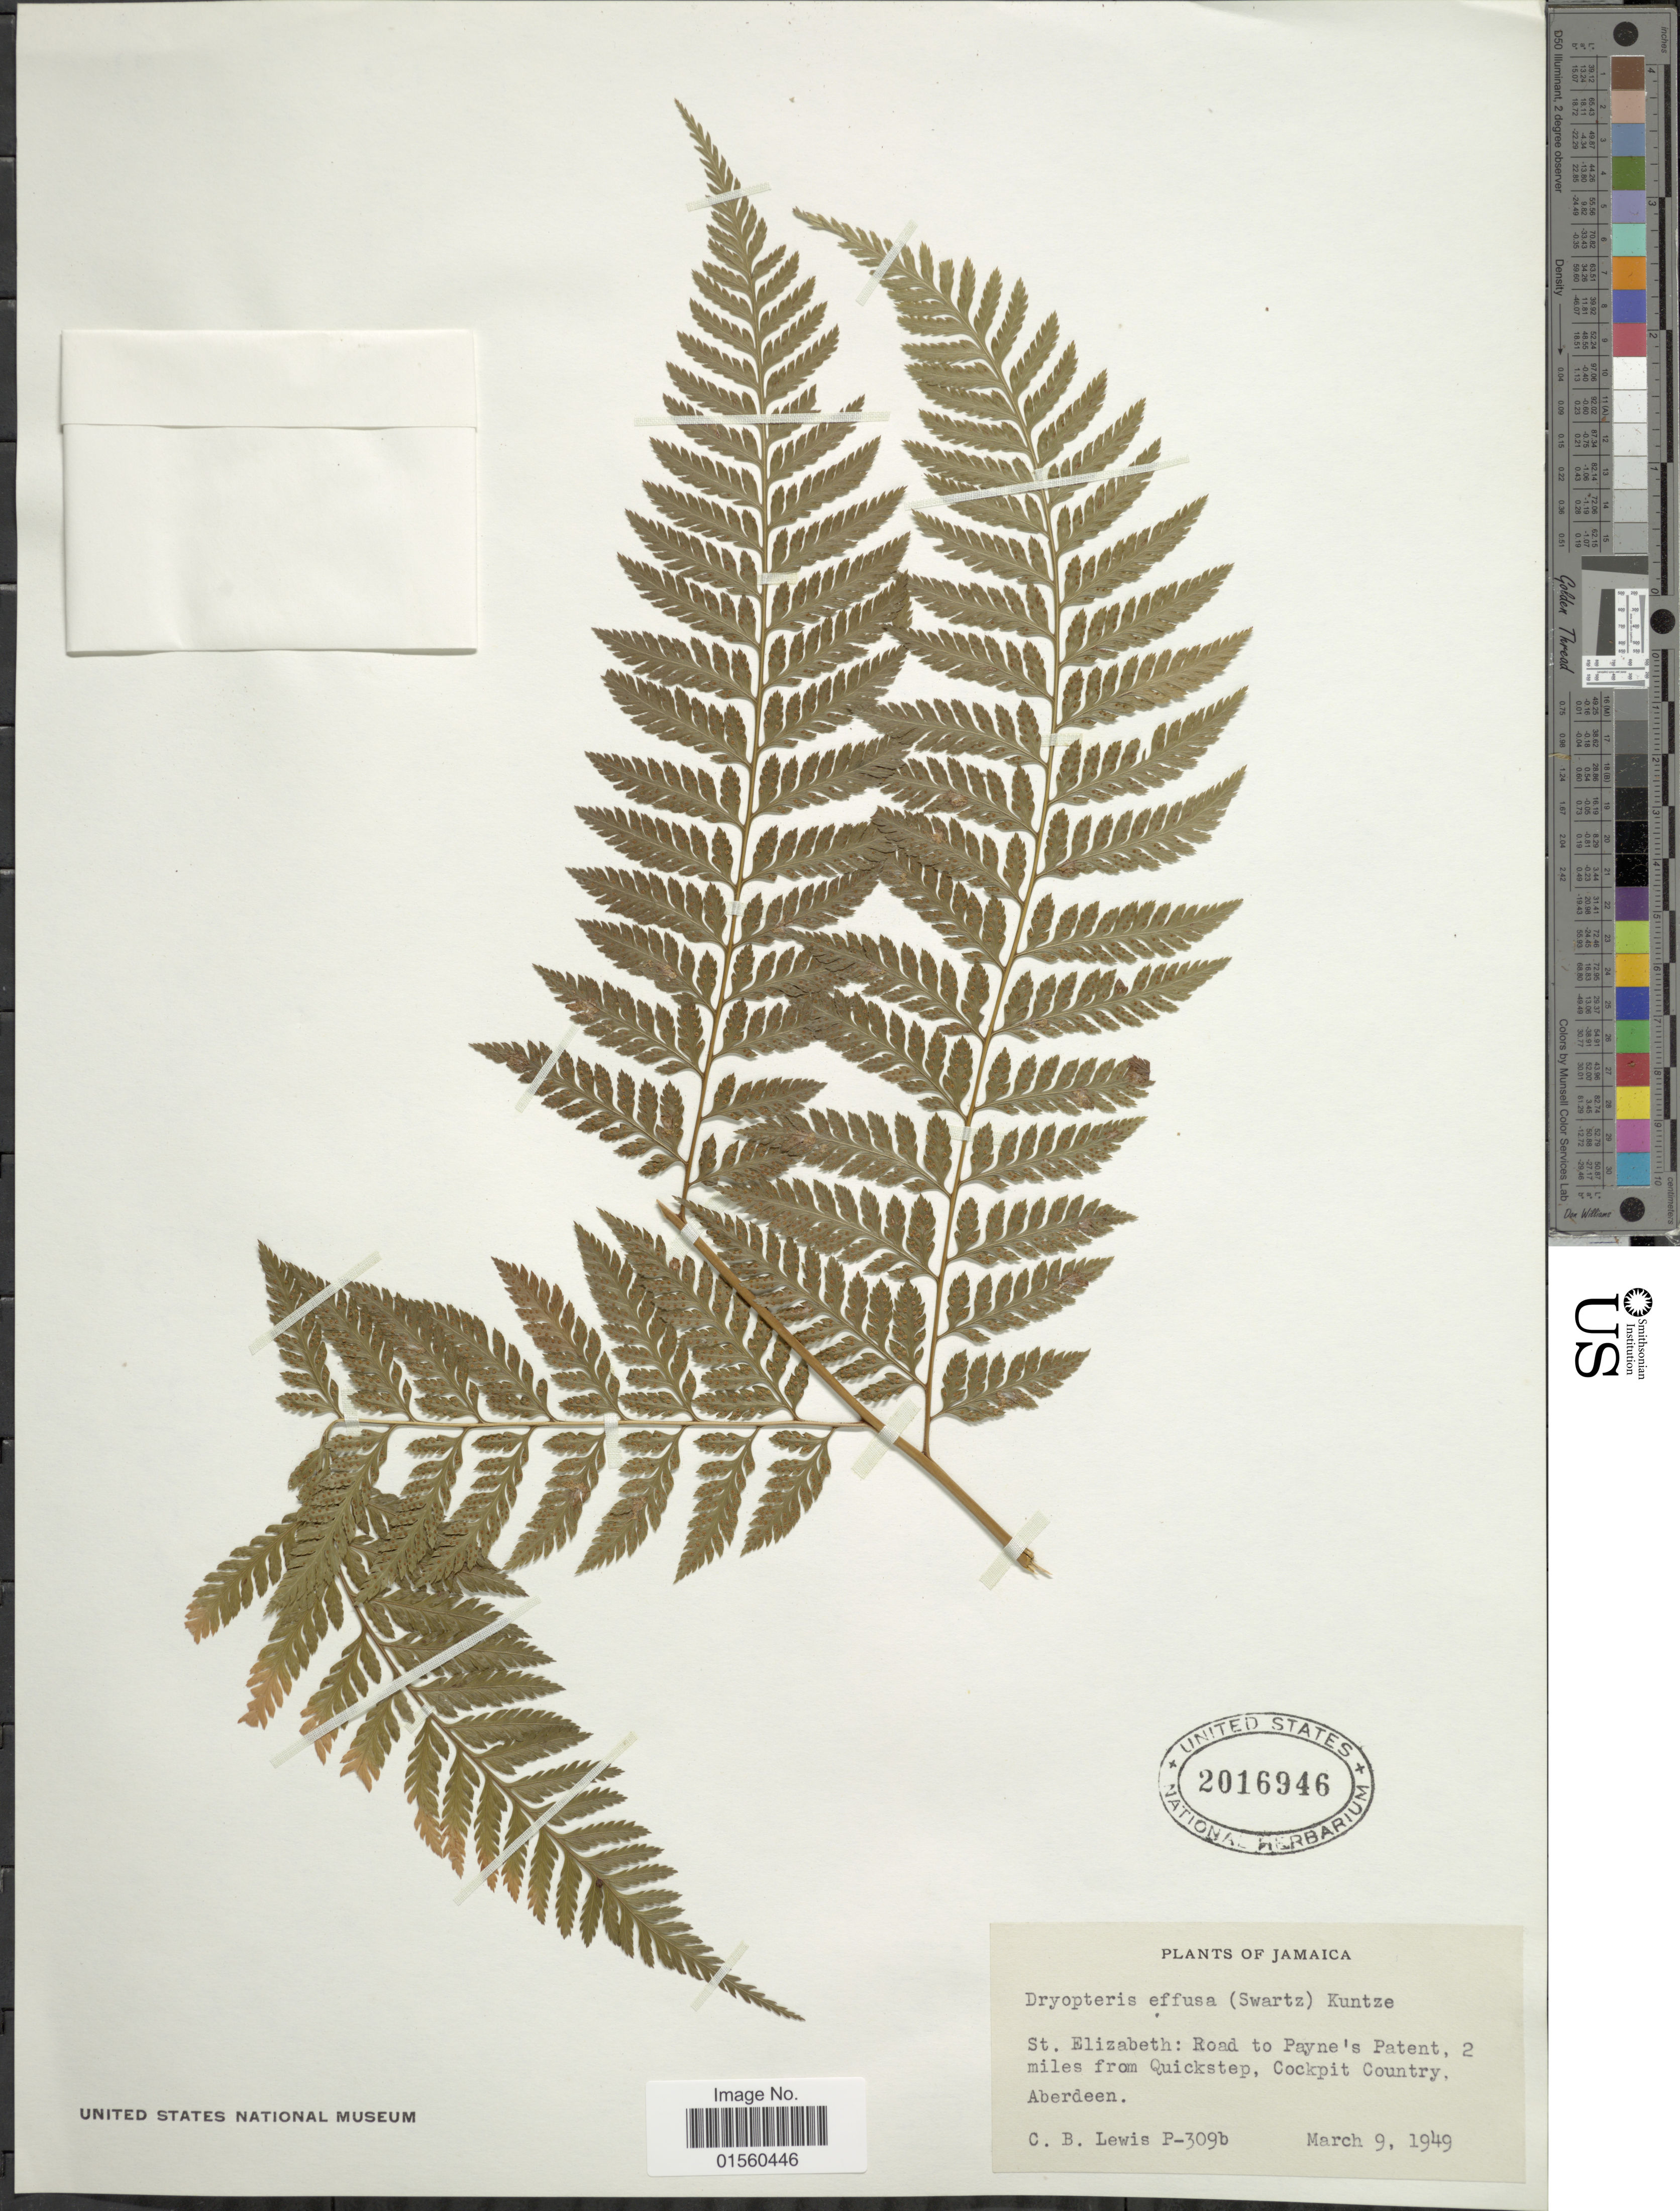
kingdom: Plantae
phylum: Tracheophyta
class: Polypodiopsida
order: Polypodiales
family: Dryopteridaceae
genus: Parapolystichum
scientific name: Parapolystichum effusum var. effusum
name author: (Sw.) Ching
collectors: C. B. Lewis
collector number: P-309b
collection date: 1949-03-09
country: Jamaica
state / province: Saint Elizabeth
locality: St. Elizabeth: Road to Payne's Patent, 2 miles from Quickstep, Cockpit County, Aberdeen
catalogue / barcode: US 2016946